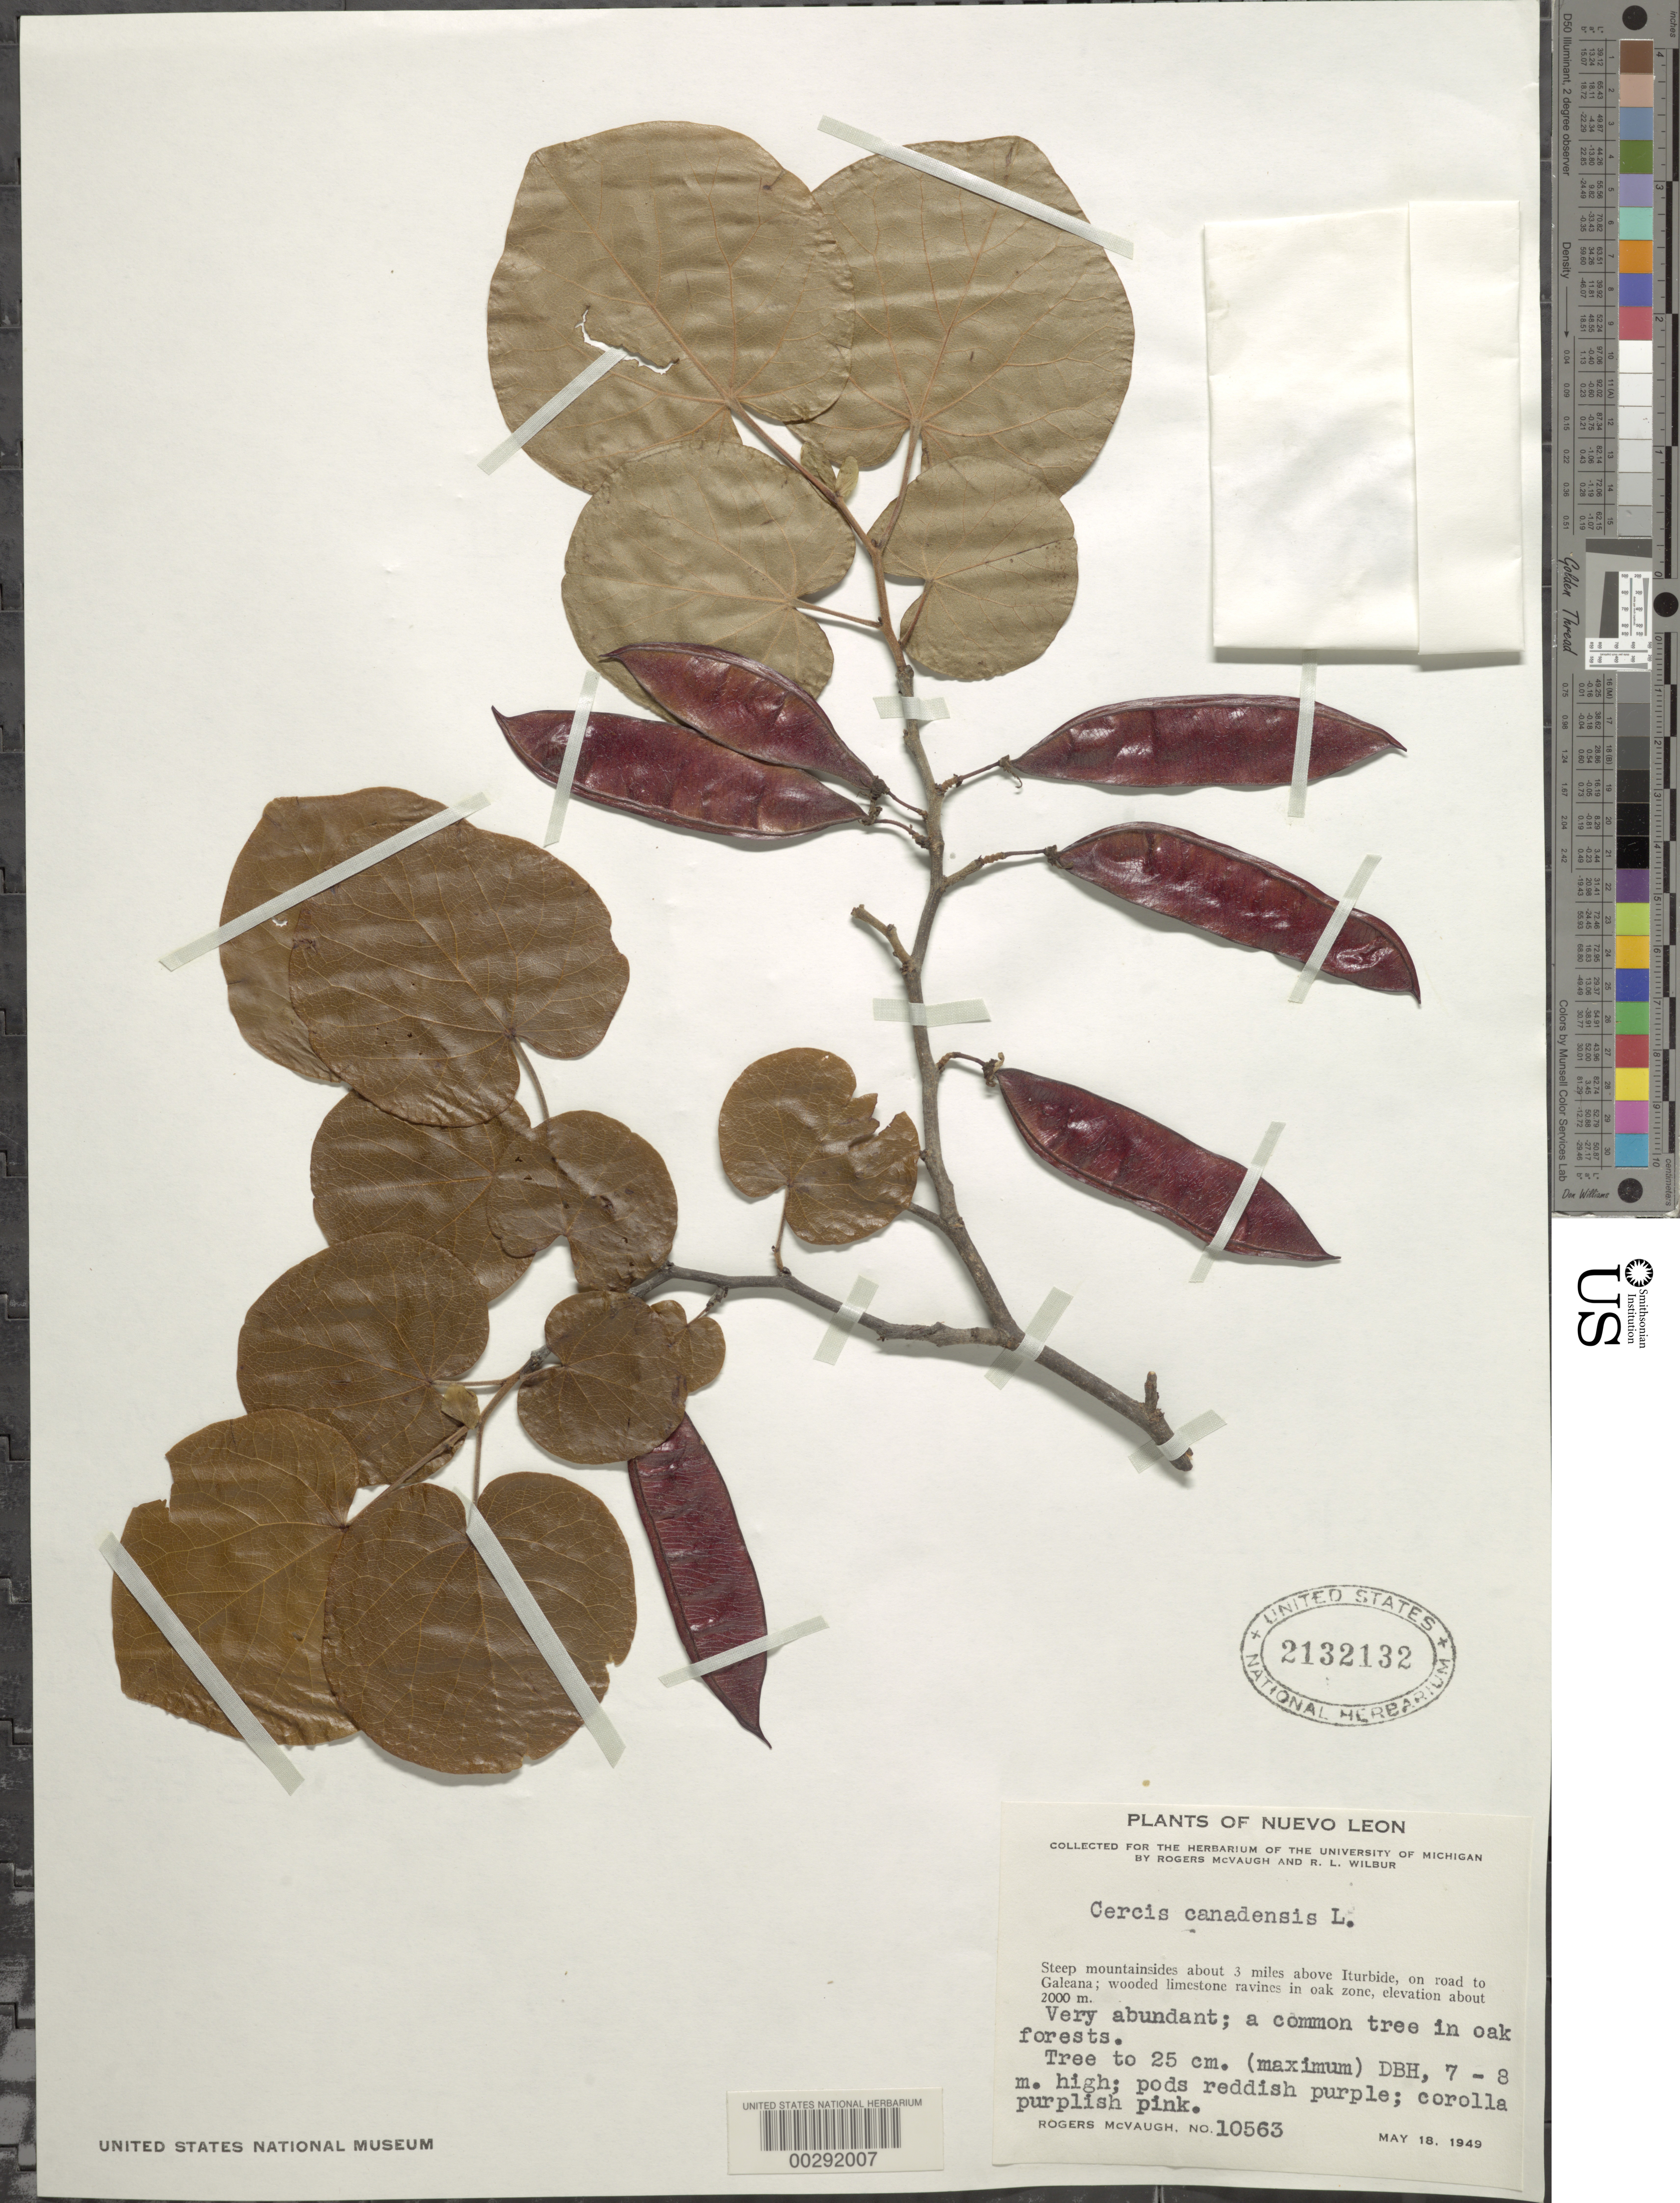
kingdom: Plantae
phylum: Tracheophyta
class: Magnoliopsida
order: Fabales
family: Fabaceae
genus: Cercis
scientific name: Cercis canadensis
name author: L.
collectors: R. McVaugh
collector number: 10563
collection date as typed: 18 May 1949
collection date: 1949-05-18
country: Mexico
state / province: Nuevo León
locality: About 3 mi above Iturbide, on road to Galeana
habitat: Steep mountainsides; wooded limestone ravines in oak zone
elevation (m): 2000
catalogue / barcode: US 2132132